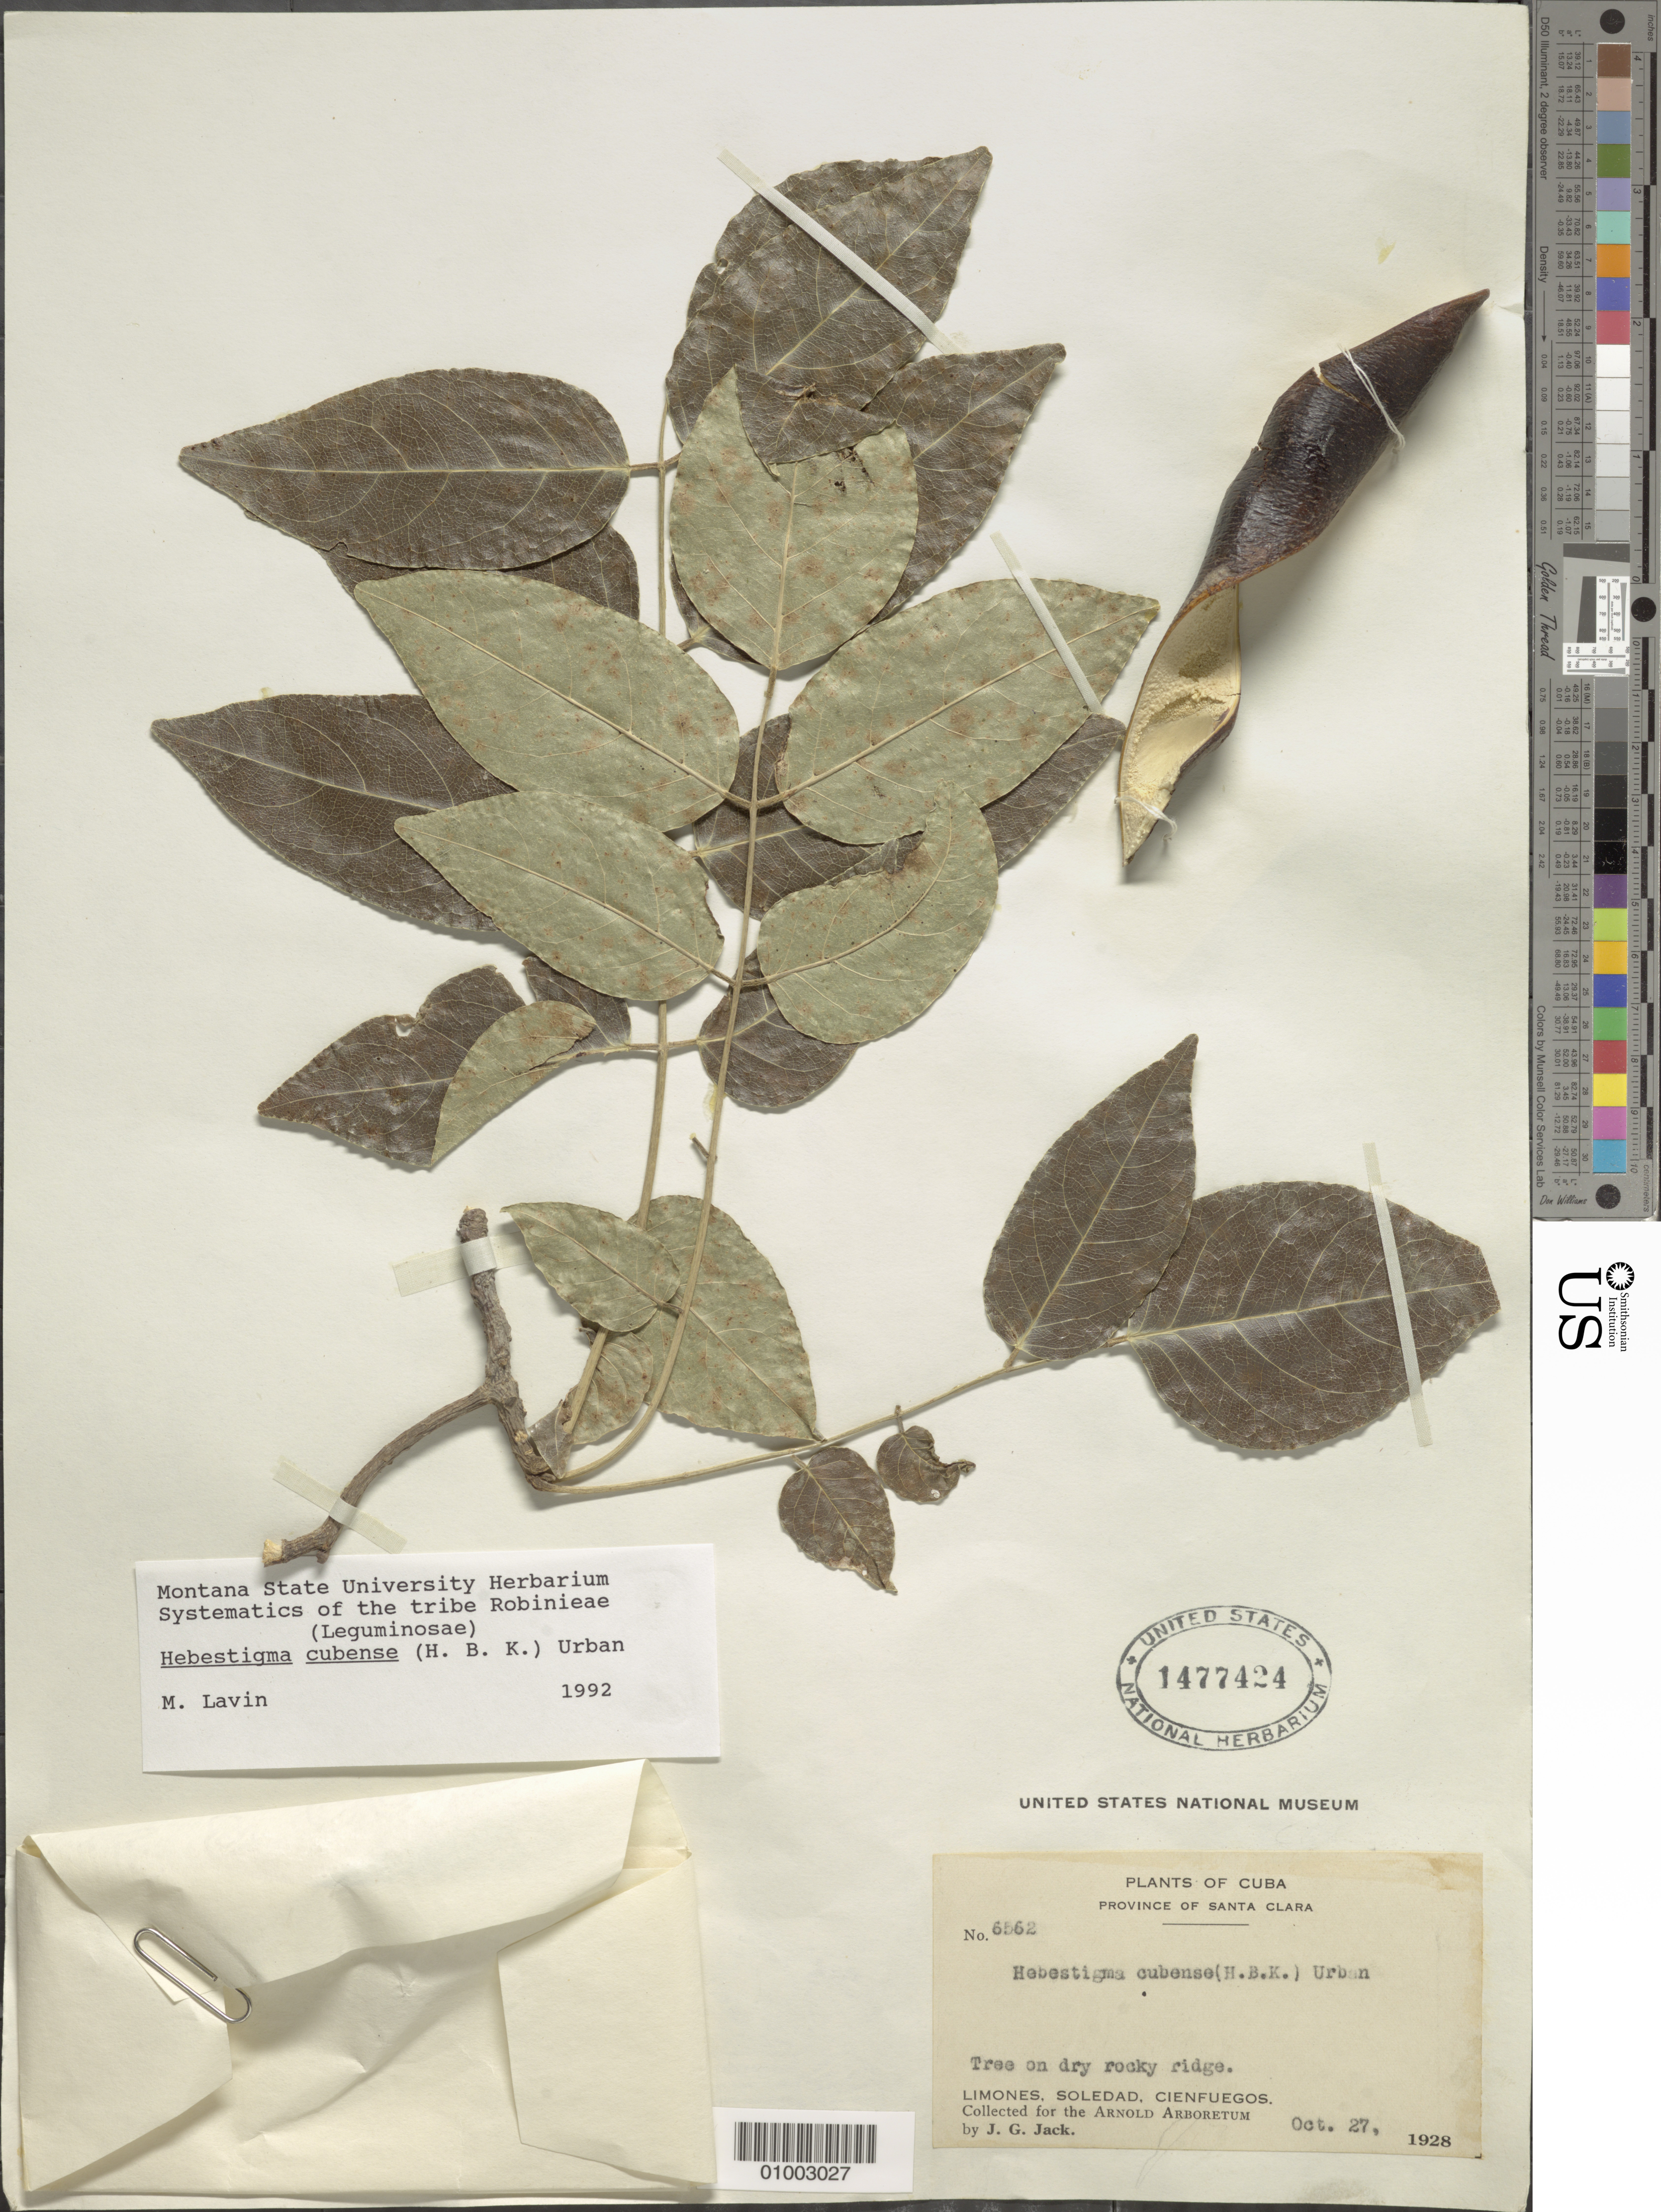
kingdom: Plantae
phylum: Tracheophyta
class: Magnoliopsida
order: Fabales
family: Fabaceae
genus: Hebestigma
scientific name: Hebestigma cubense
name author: (Kunth) Urb.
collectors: J. G. Jack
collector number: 6562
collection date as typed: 27 Oct 1928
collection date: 1928-10-27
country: Cuba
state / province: Cienfuegos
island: Cuba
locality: Tree on dry rocky ridge, Limones, Soledad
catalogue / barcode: US 1477424